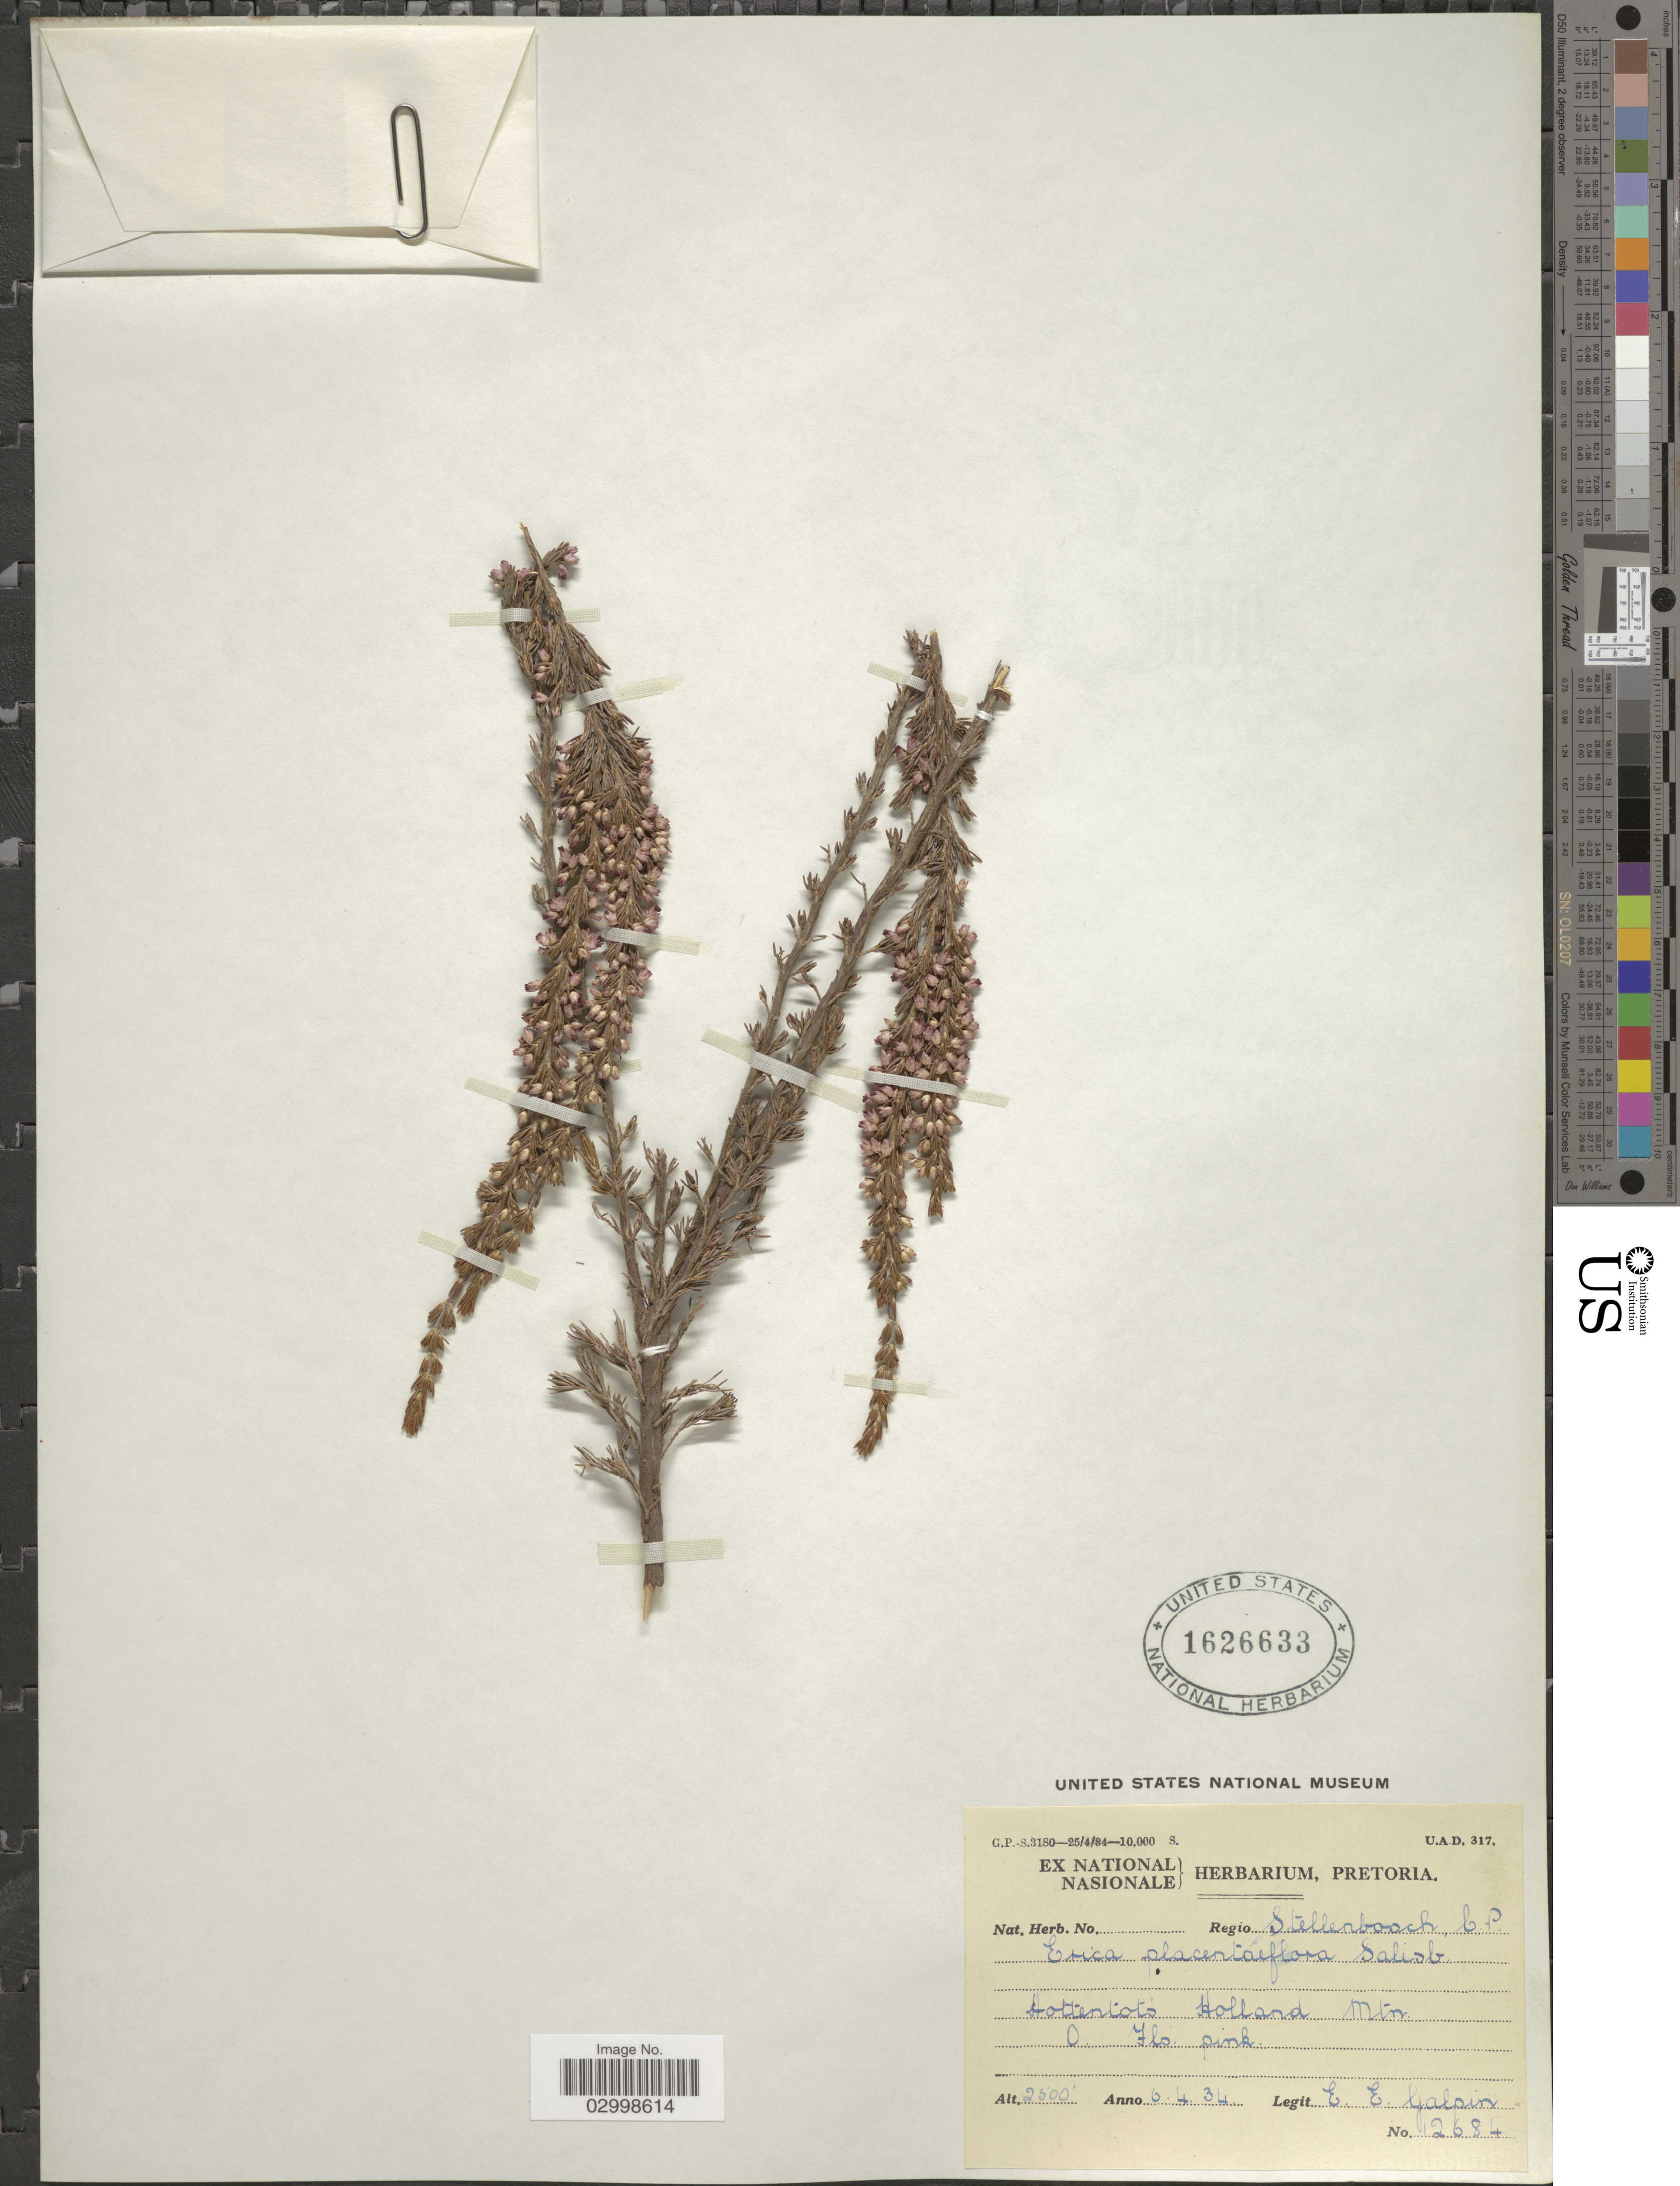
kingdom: Plantae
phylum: Tracheophyta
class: Magnoliopsida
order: Ericales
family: Ericaceae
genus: Erica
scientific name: Erica placentiflora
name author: Salisb.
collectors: E. Galpin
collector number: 12684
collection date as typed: Transcribed d/m/y: 6/4/34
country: South Africa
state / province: Western Cape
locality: Regio Stellenbosch, C. P., Hottentot's Holland Mtn.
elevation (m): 762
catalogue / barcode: US 1626633